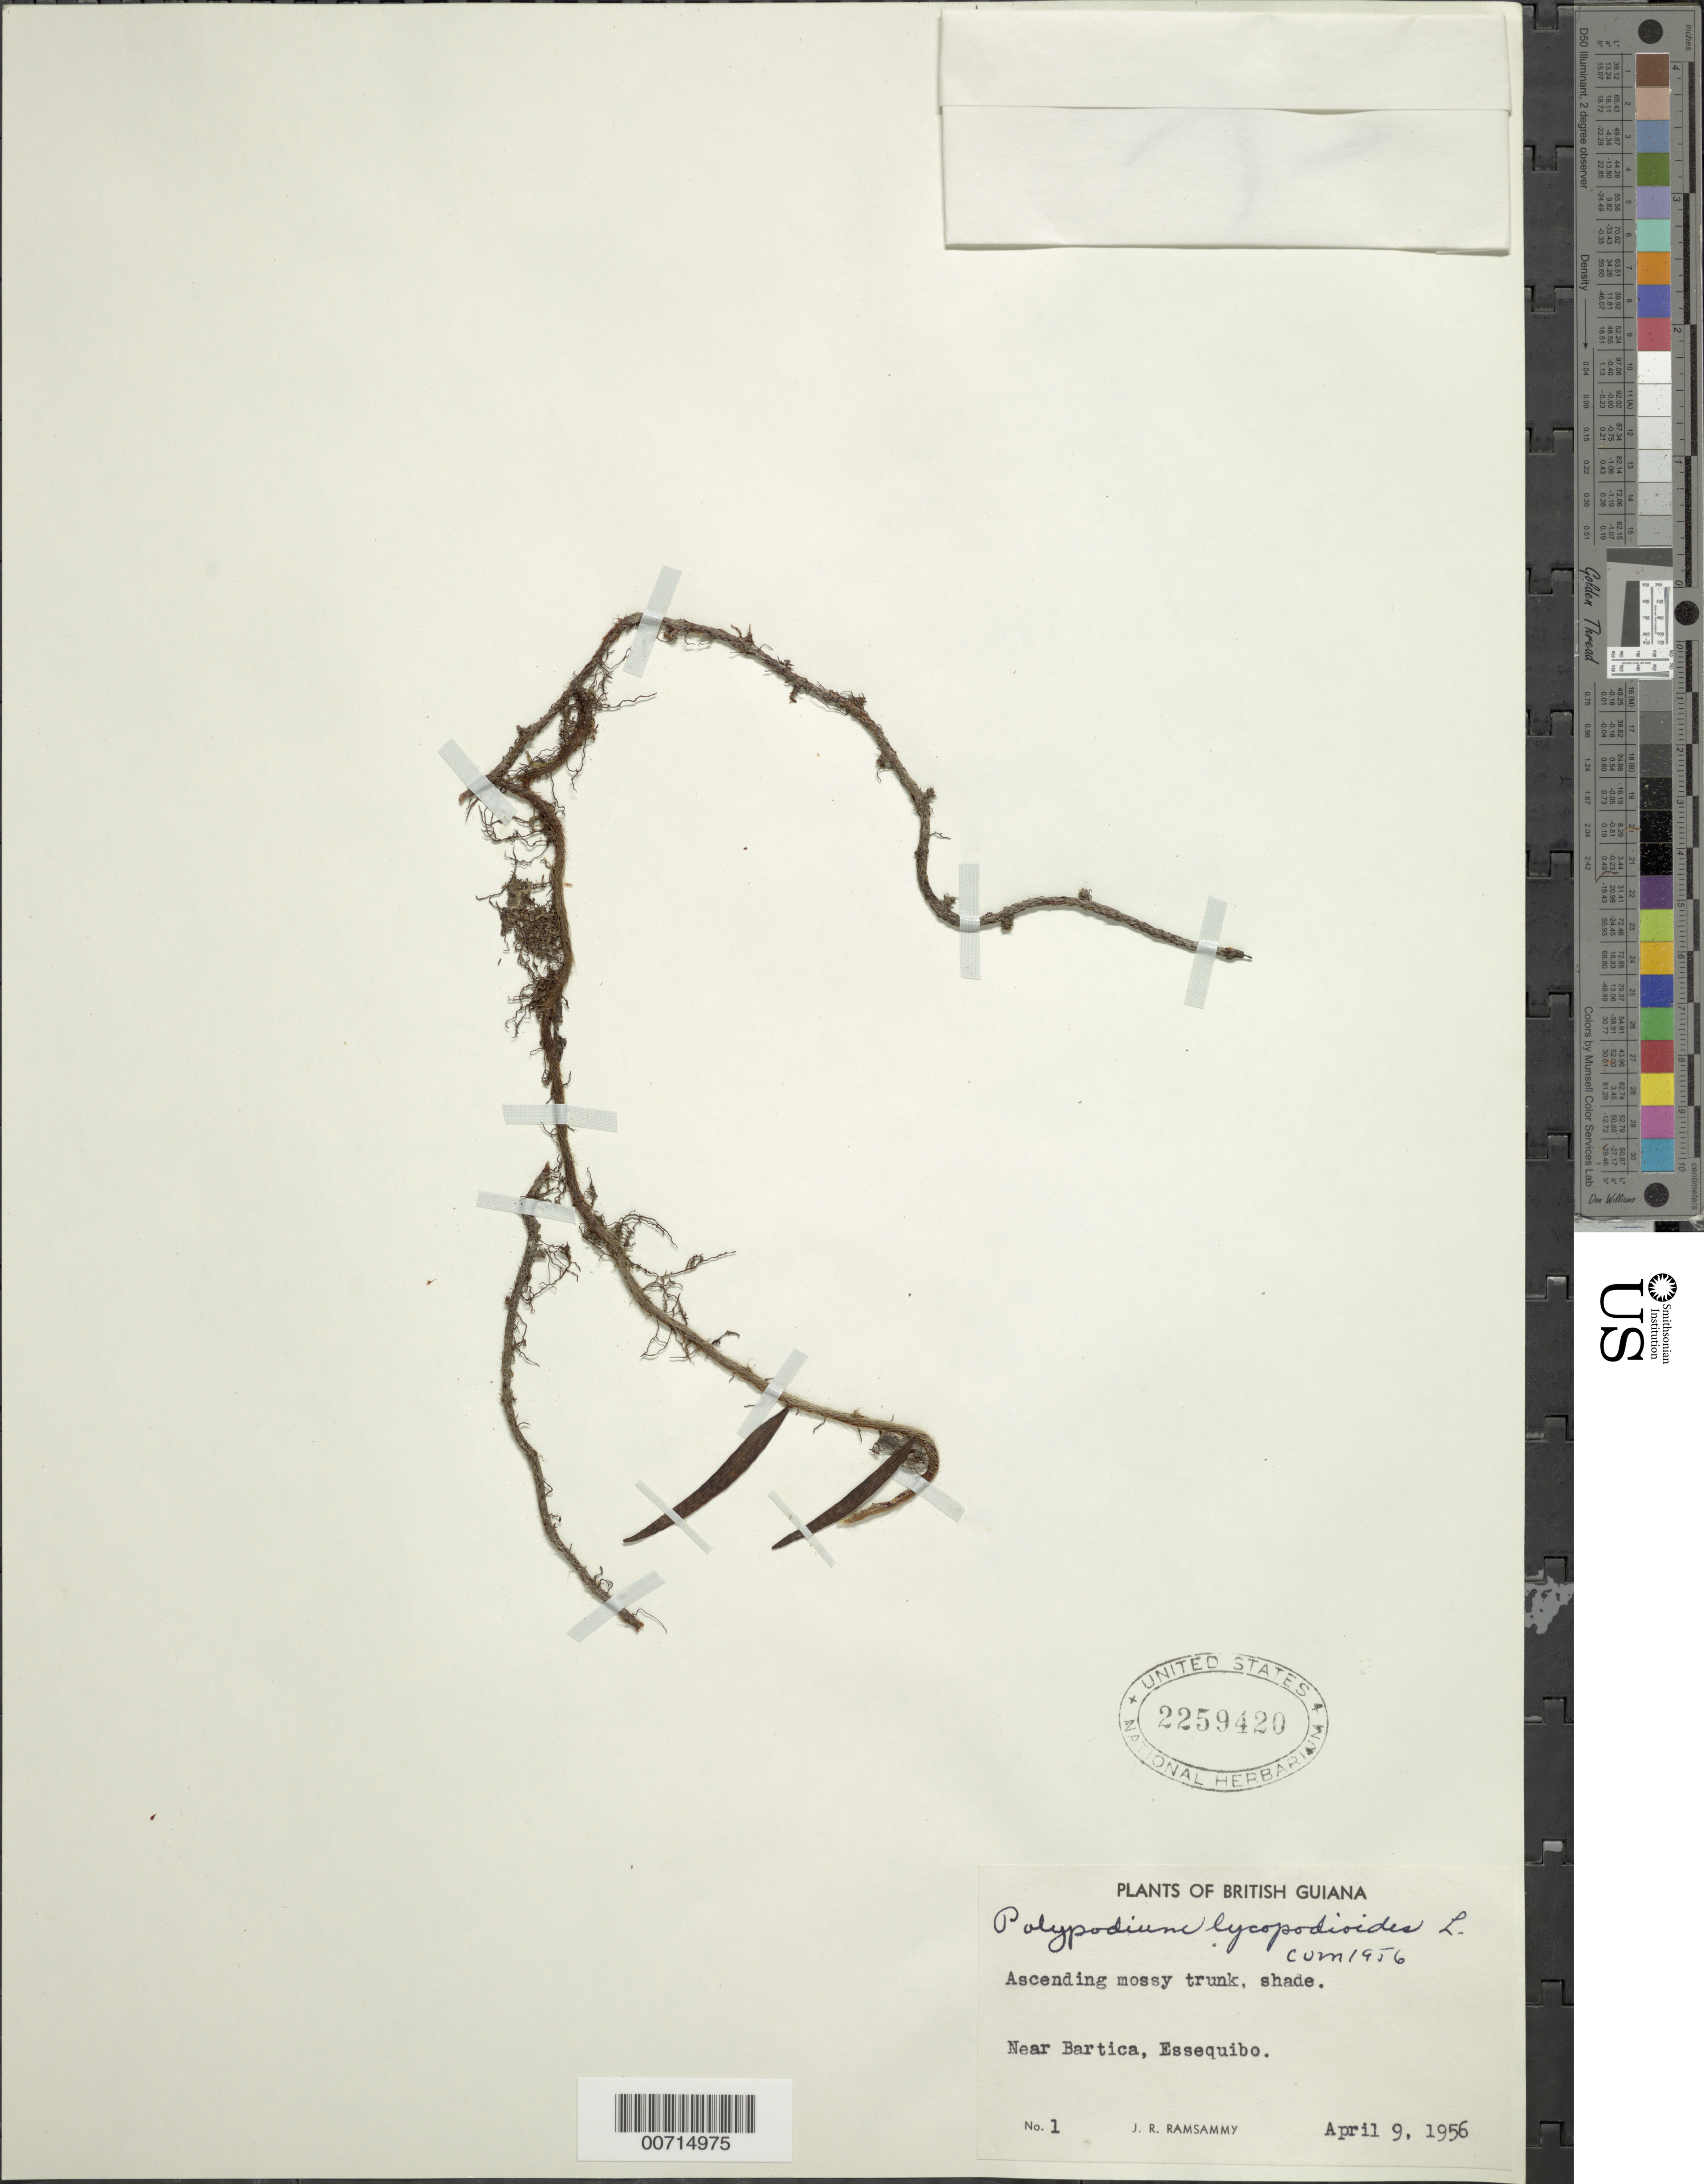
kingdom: Plantae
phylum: Tracheophyta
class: Polypodiopsida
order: Polypodiales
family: Polypodiaceae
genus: Microgramma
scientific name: Microgramma lycopodioides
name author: (L.) Copel.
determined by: Morton, C. V.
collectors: J. Ramsammy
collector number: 1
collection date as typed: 9-Apr-56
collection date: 1956-04-09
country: Guyana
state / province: Cuyuni-Mazaruni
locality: Skull Point, near Bartica, Essequibo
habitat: Shade, ascending mossy trunk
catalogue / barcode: US 2259420